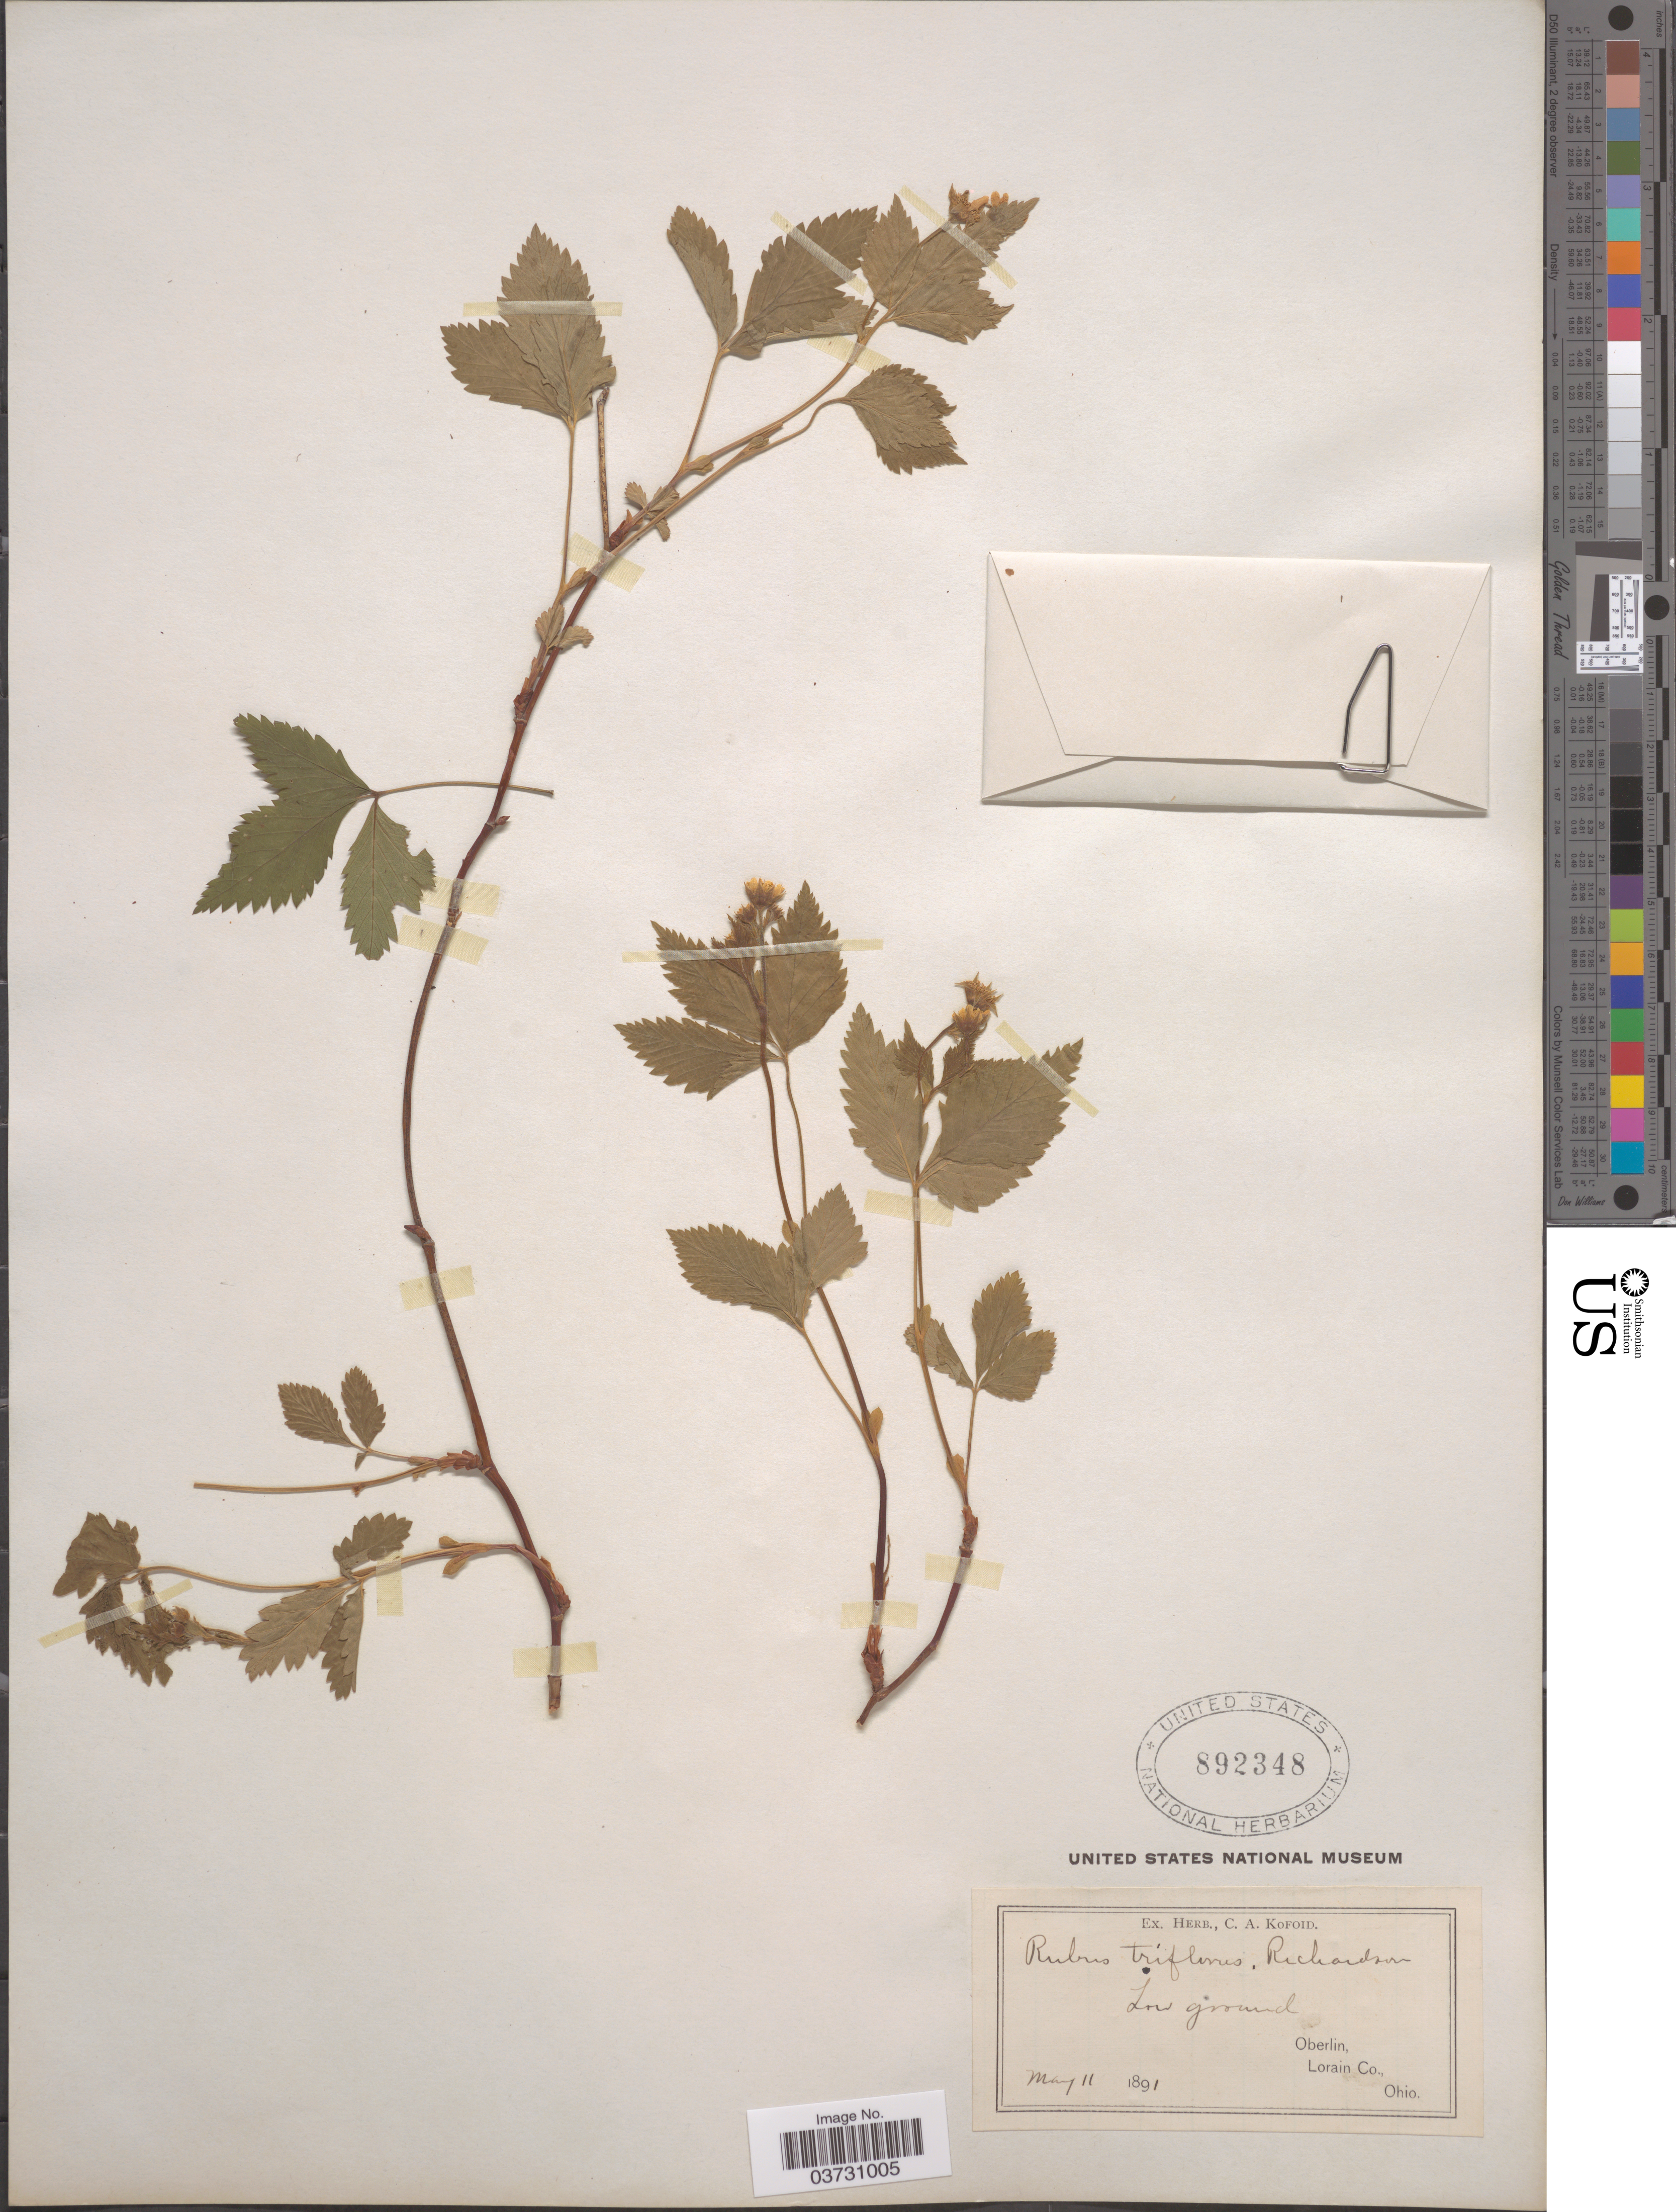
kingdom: Plantae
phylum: Tracheophyta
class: Magnoliopsida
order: Rosales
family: Rosaceae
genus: Rubus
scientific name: Rubus pubescens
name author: Raf.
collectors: Ex Herb. C. A. Kofoid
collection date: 1891-05-11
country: United States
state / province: Ohio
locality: Low ground. Oberlin, Lorain Co.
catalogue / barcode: US 892348